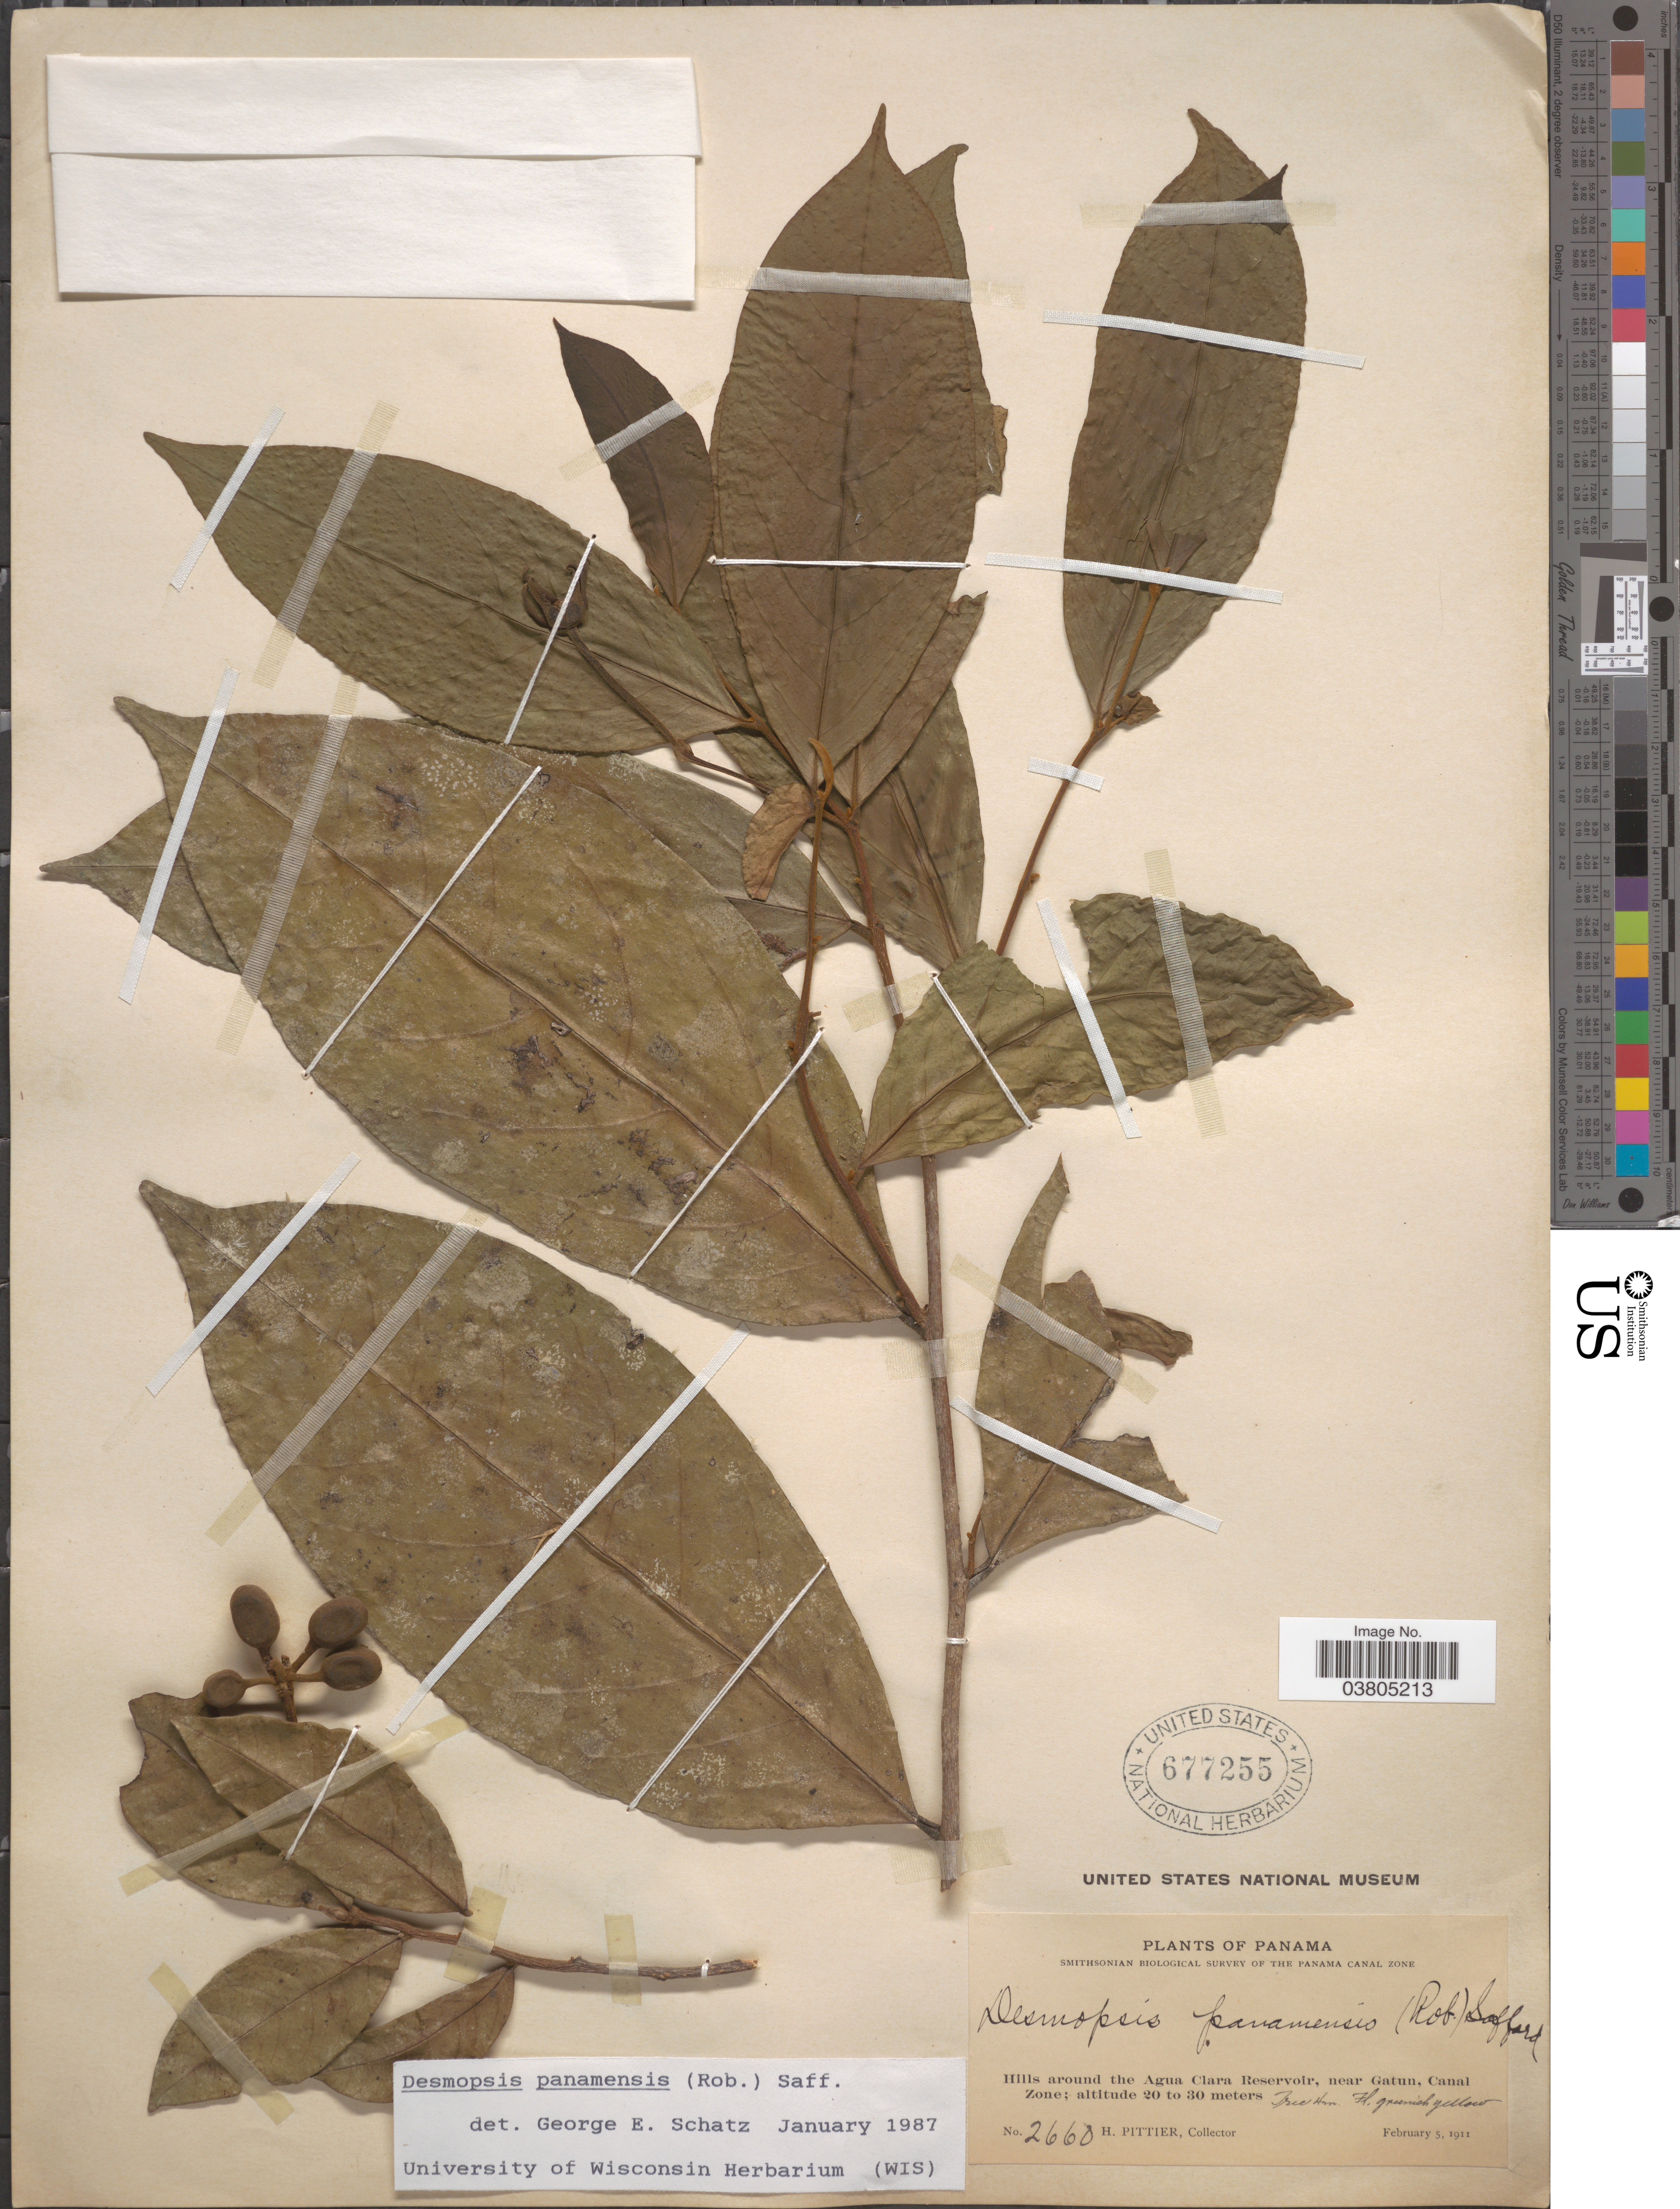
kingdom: Plantae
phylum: Tracheophyta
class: Magnoliopsida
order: Magnoliales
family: Annonaceae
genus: Desmopsis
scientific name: Desmopsis panamensis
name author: (B.L. Rob.) Saff.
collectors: H. F. Pittier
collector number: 2660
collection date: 1911-02-05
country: Panama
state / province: Colón / Panamá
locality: Hills around the Agua Clara Reservoir, near Gatun, Canal Zone.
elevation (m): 20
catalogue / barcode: US 677255